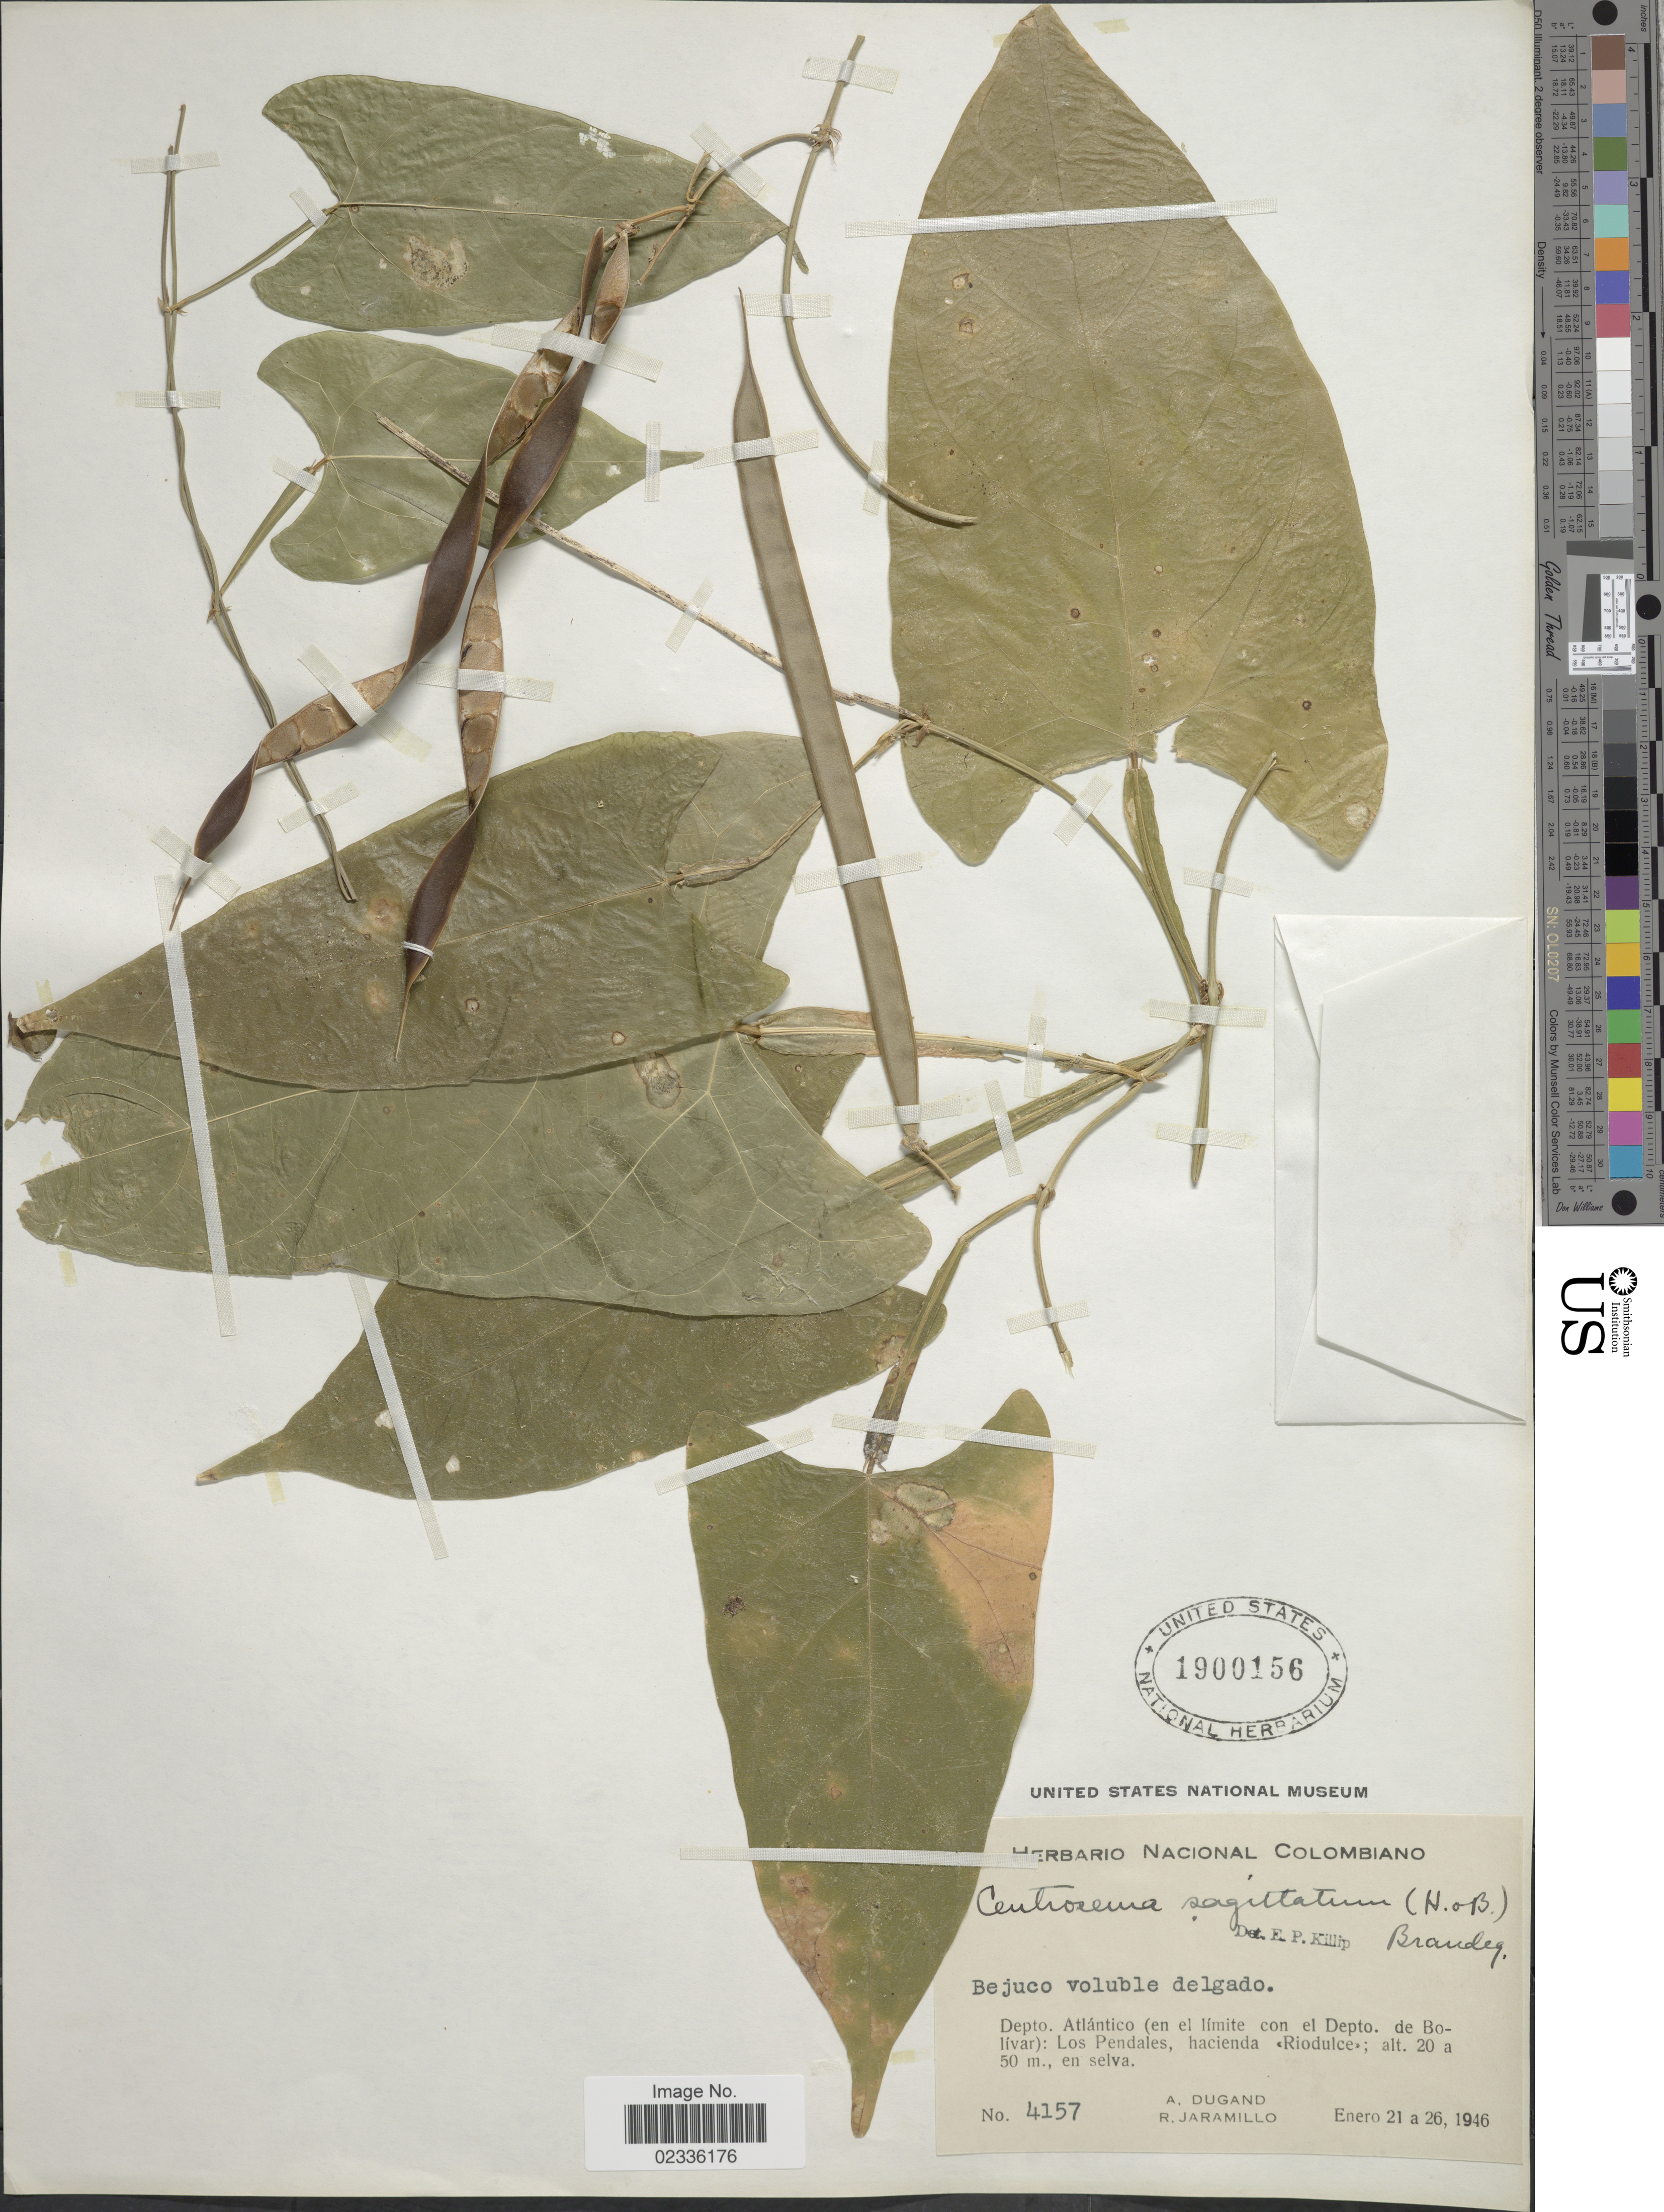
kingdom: Plantae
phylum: Tracheophyta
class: Magnoliopsida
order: Fabales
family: Fabaceae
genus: Centrosema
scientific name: Centrosema sagittata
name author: (Kunth) Rose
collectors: A. Dugand & R. Jaramillo M.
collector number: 4157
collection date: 1946-01-21/1946-01-26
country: Colombia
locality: Depto. Atlantico (en el limite on el Depto. de Bolivar) : Los Pendales, hacienda <<Riodulce>>.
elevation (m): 20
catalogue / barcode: US 1900156